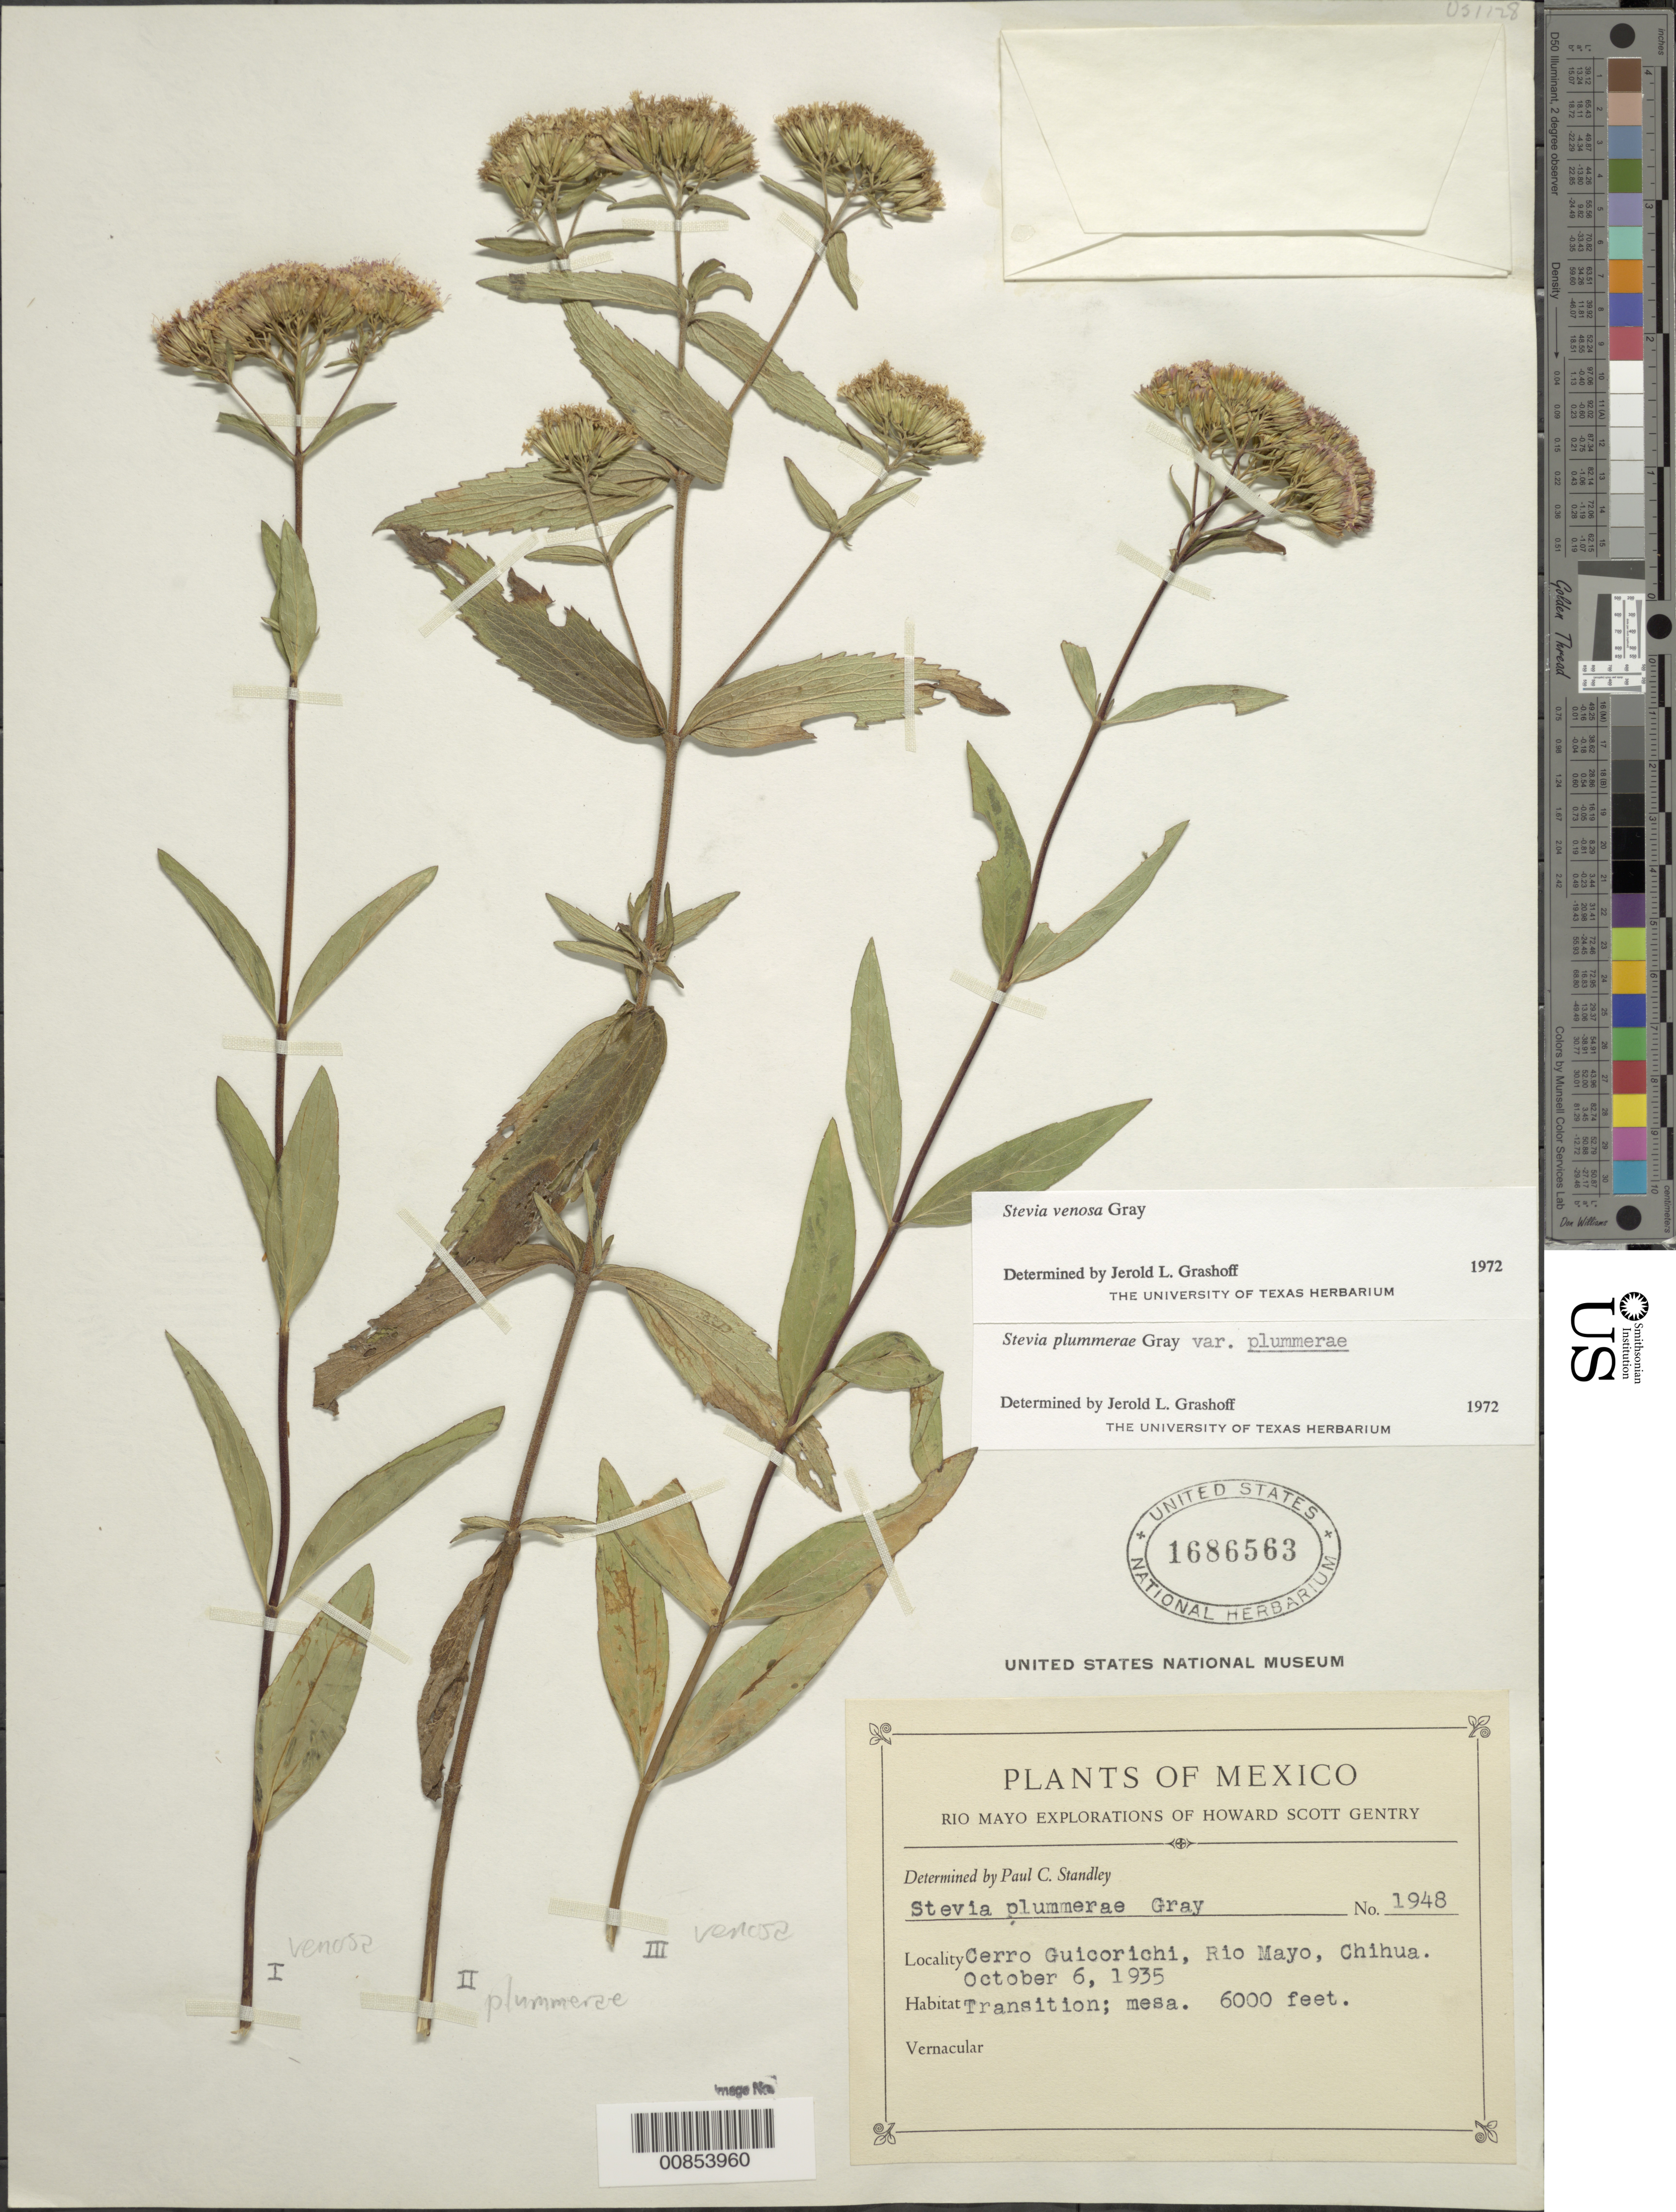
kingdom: Plantae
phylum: Tracheophyta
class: Magnoliopsida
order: Asterales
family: Asteraceae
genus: Stevia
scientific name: Stevia venosa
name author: A. Gray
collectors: H. S. Gentry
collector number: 1948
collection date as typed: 06 Oct 1935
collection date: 1935-10-06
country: Mexico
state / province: Chihuahua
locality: Cerro Guicorichi, Río Mayo, Chihuahua.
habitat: Transition; mesa.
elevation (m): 1829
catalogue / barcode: US 1686563